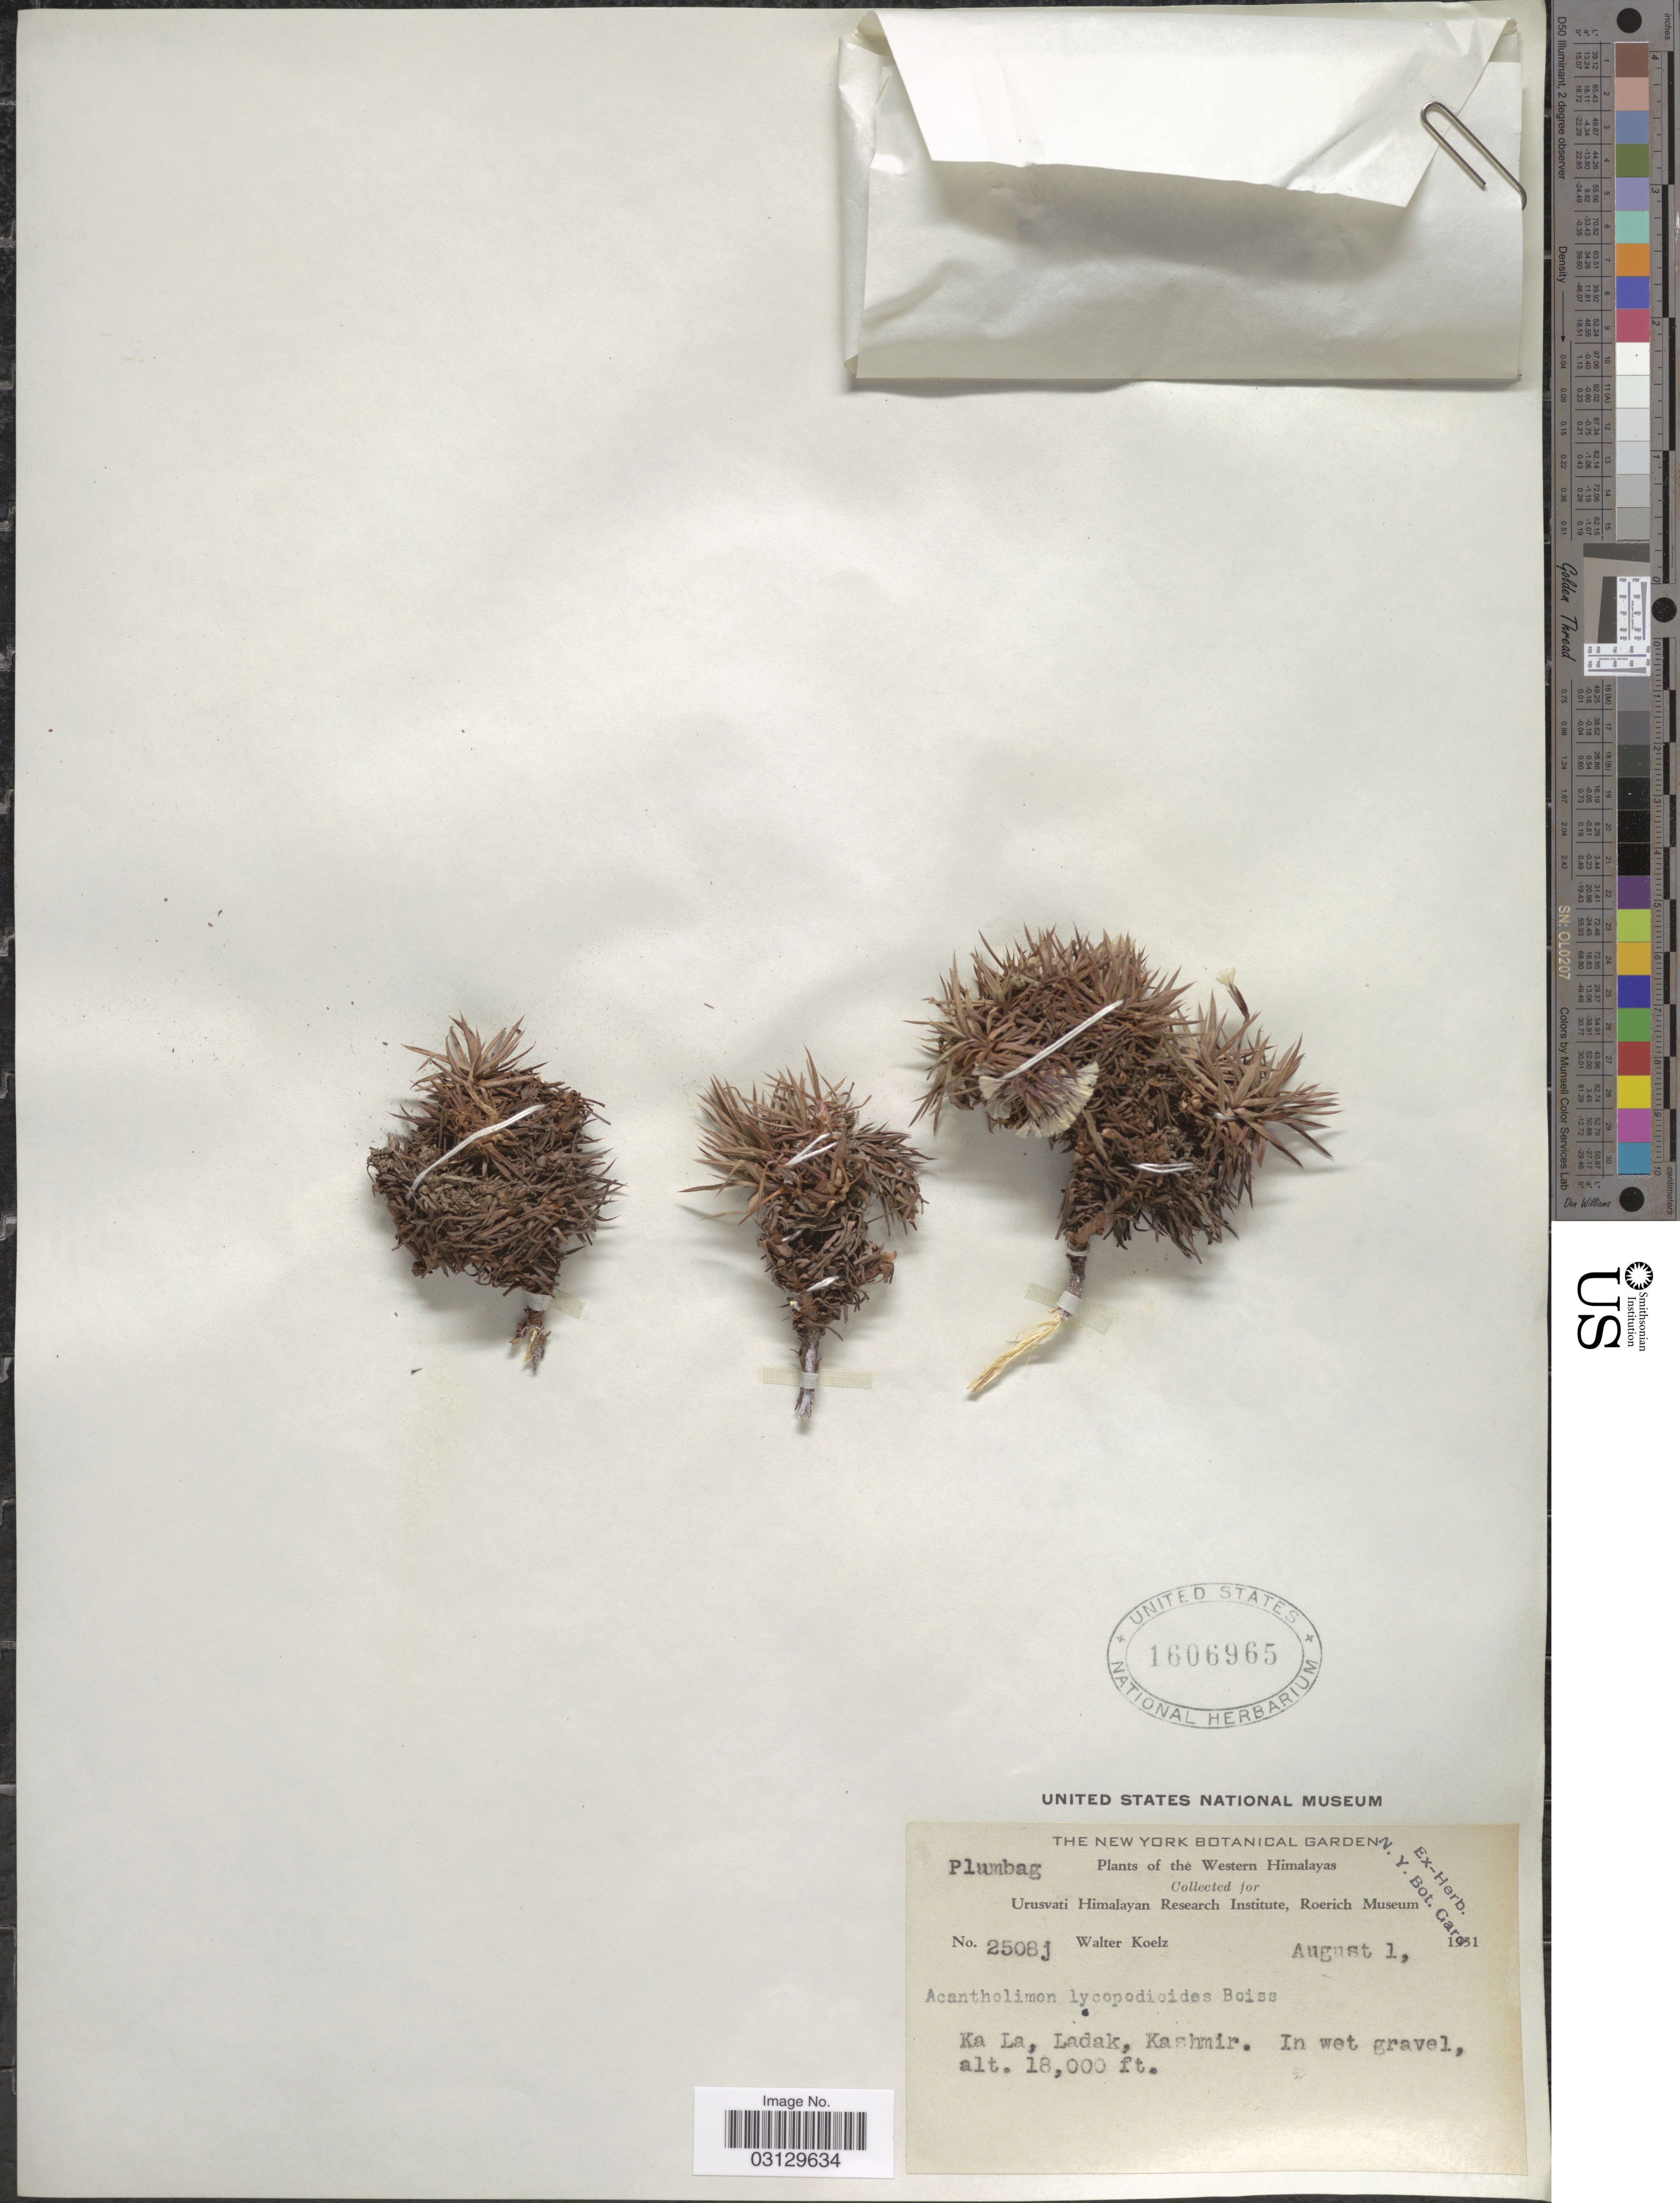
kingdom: Plantae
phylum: Tracheophyta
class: Magnoliopsida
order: Caryophyllales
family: Plumbaginaceae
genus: Acantholimon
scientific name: Acantholimon lycopodioides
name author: (Girard) Boiss.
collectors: W. N. Koelz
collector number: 2508j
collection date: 1931-08-01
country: India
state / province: Ladakh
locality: Western Himalayas. Ka La, Ladak, Kashmir.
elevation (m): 5486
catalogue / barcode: US 1606965